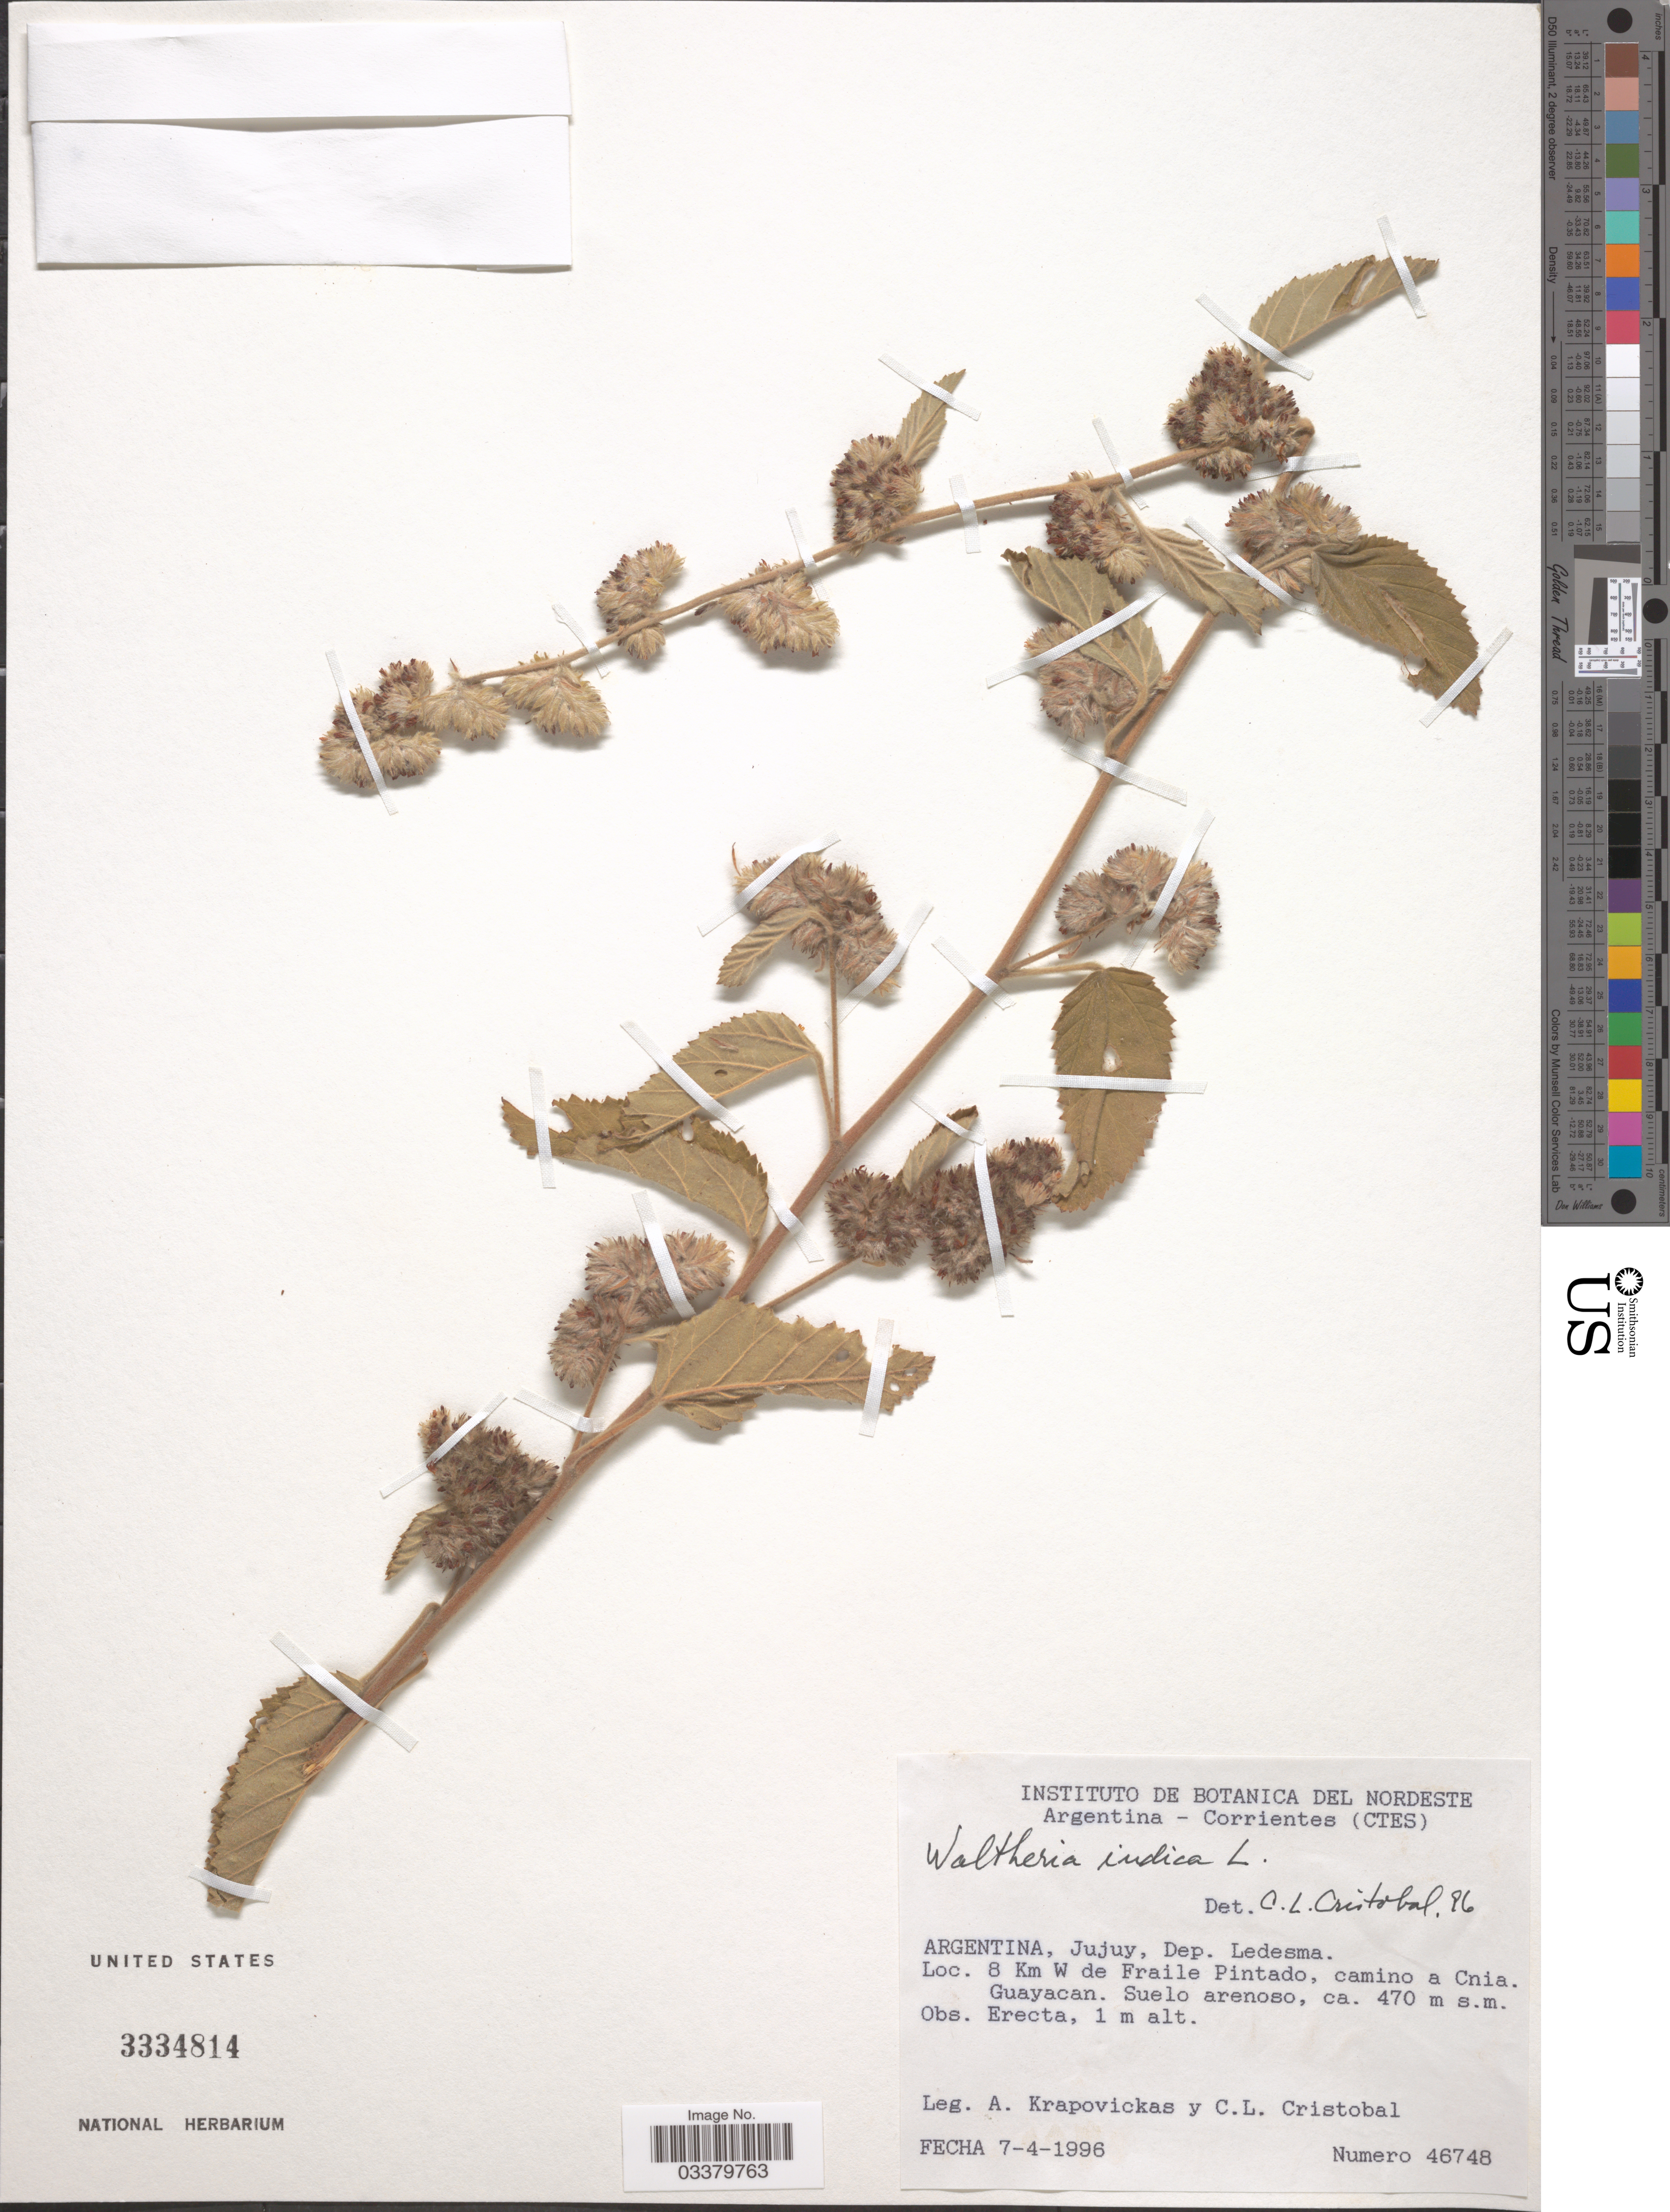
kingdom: Plantae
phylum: Tracheophyta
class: Magnoliopsida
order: Malvales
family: Malvaceae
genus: Waltheria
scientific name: Waltheria indica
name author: L.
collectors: A. Krapovickas & C. Cristobal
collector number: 46748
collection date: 1996-04-07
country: Argentina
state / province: Jujuy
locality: Dep. Ledesma. 8 Km W de Fraile Pintado, camino a Cnia. Guayacan.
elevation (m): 470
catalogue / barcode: US 3334814